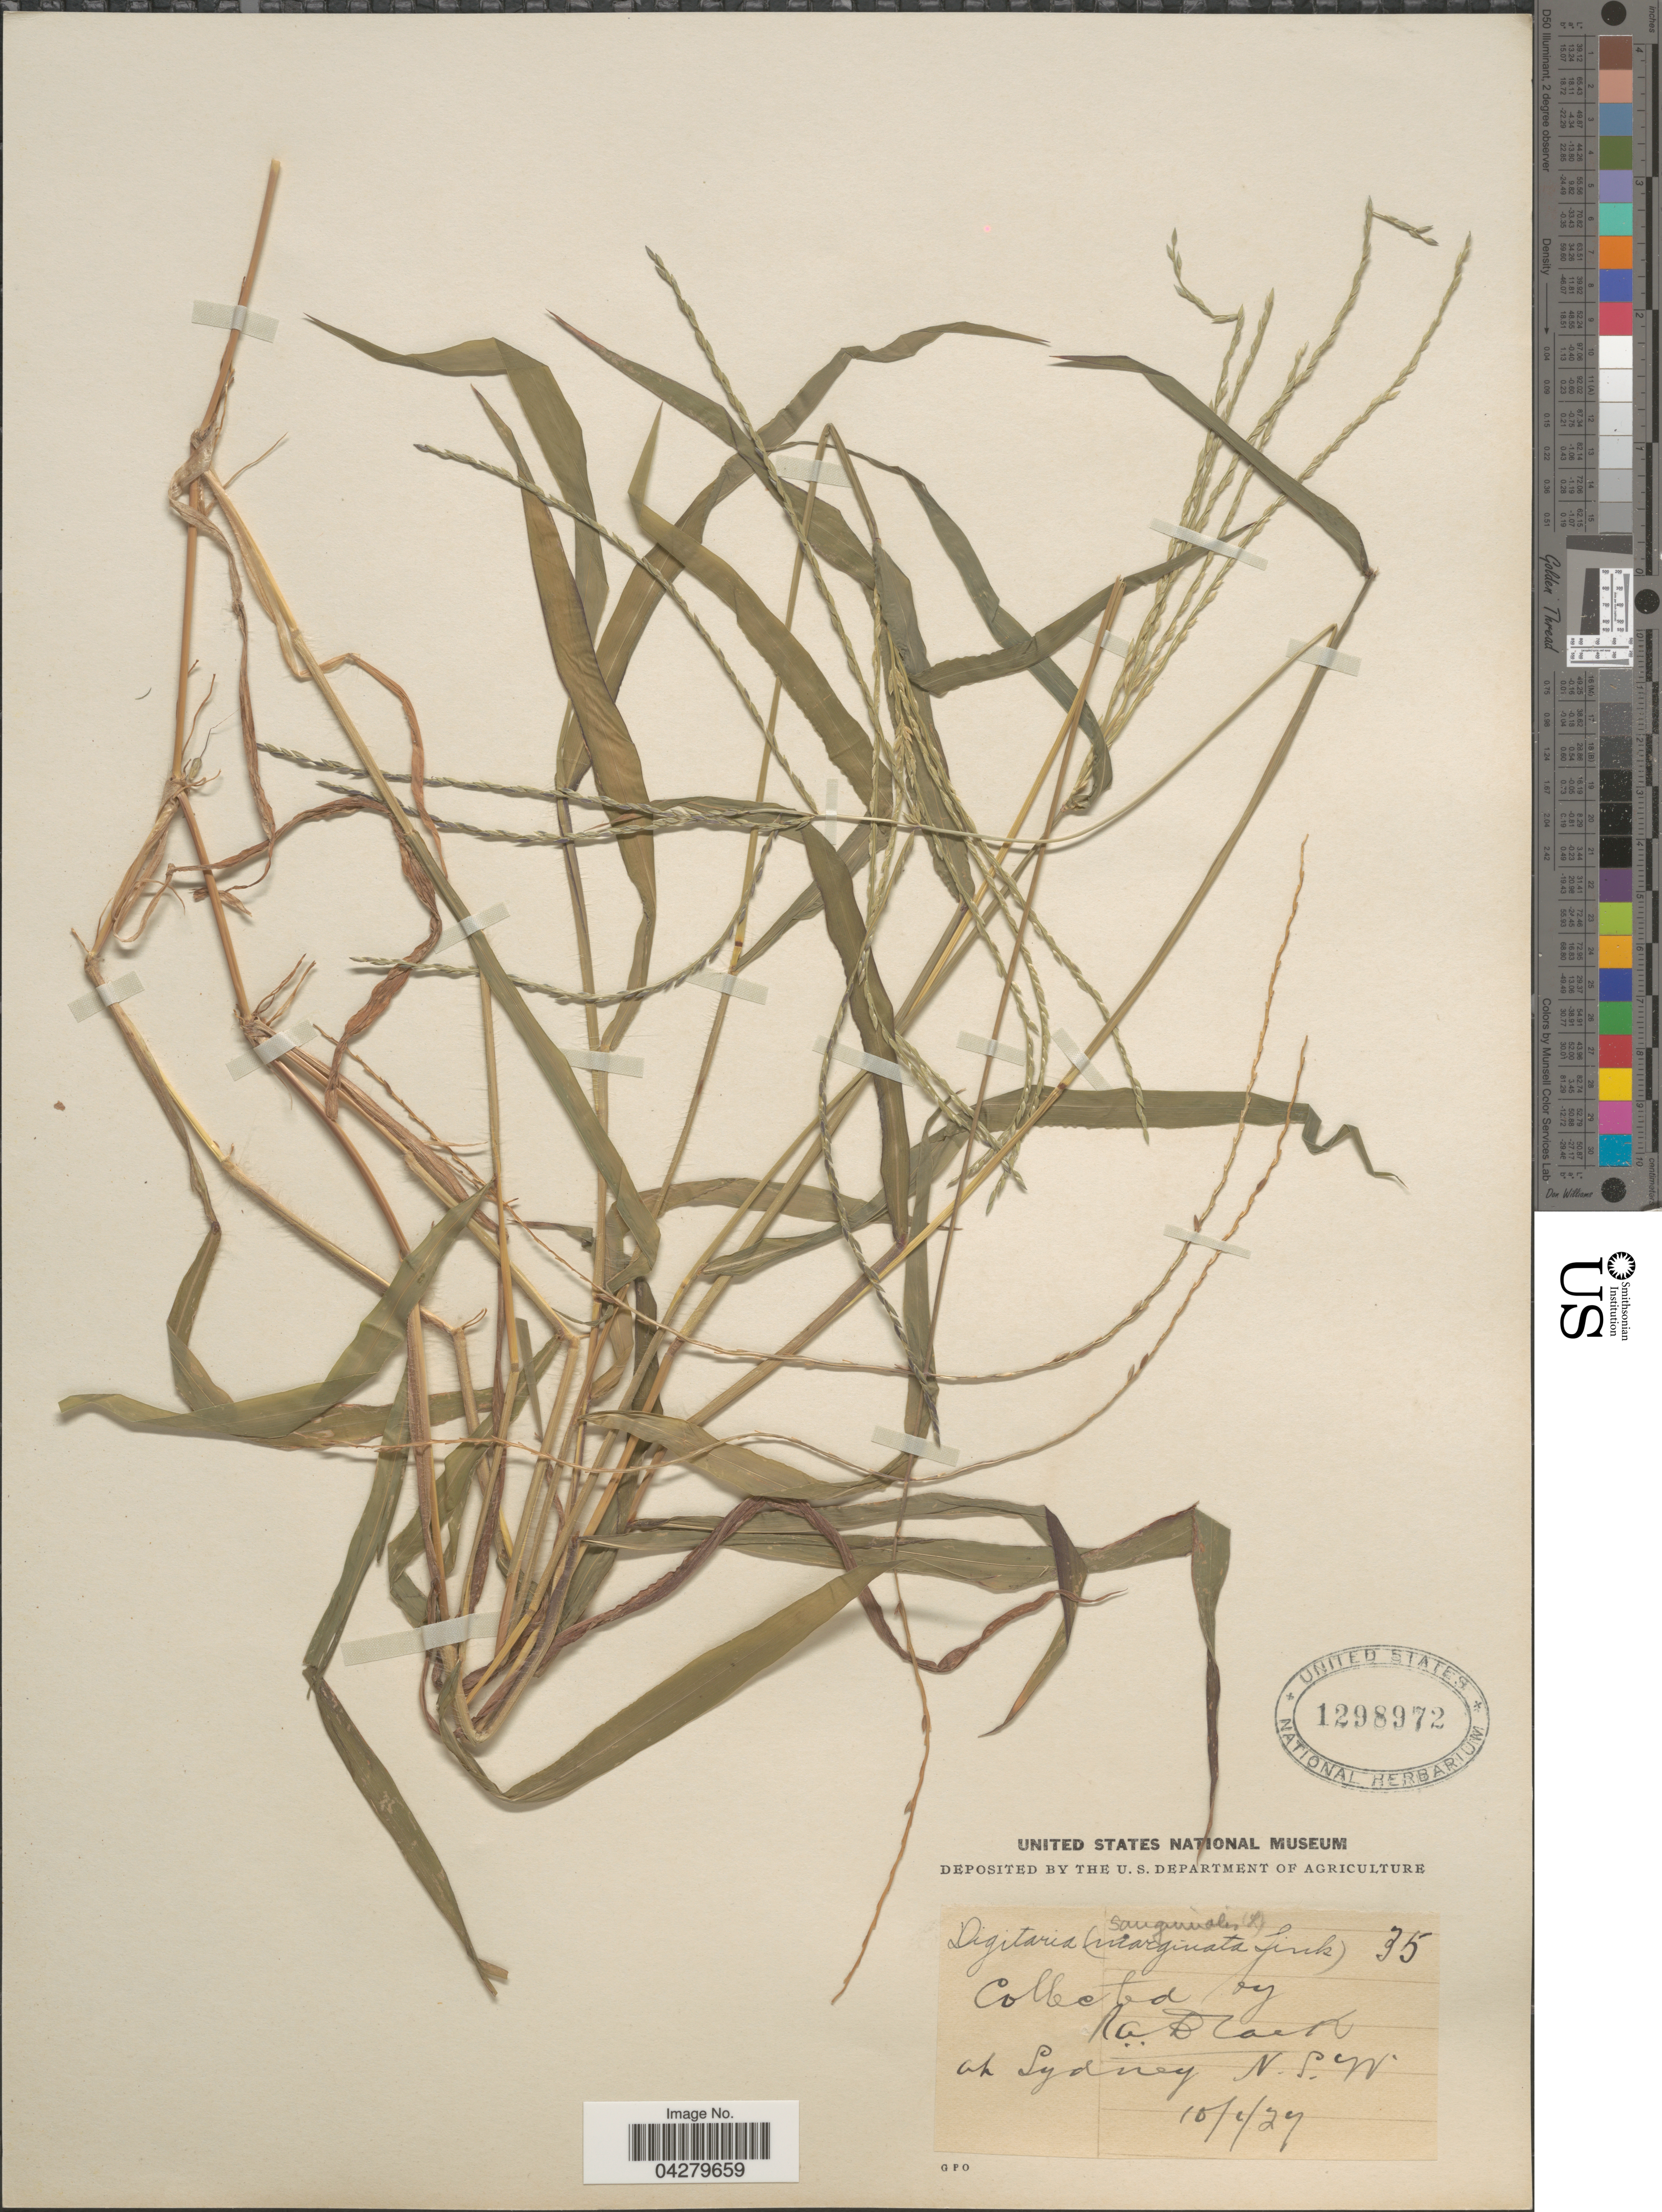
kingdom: Plantae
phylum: Tracheophyta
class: Liliopsida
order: Poales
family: Poaceae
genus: Digitaria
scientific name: Digitaria sanguinalis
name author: (L.) Scop.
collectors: R. A. Black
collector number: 35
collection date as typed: Transcribed d/m/y: 15/2/27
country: Australia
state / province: New South Wales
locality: At Sydney. N. S. W.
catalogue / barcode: US 1298972